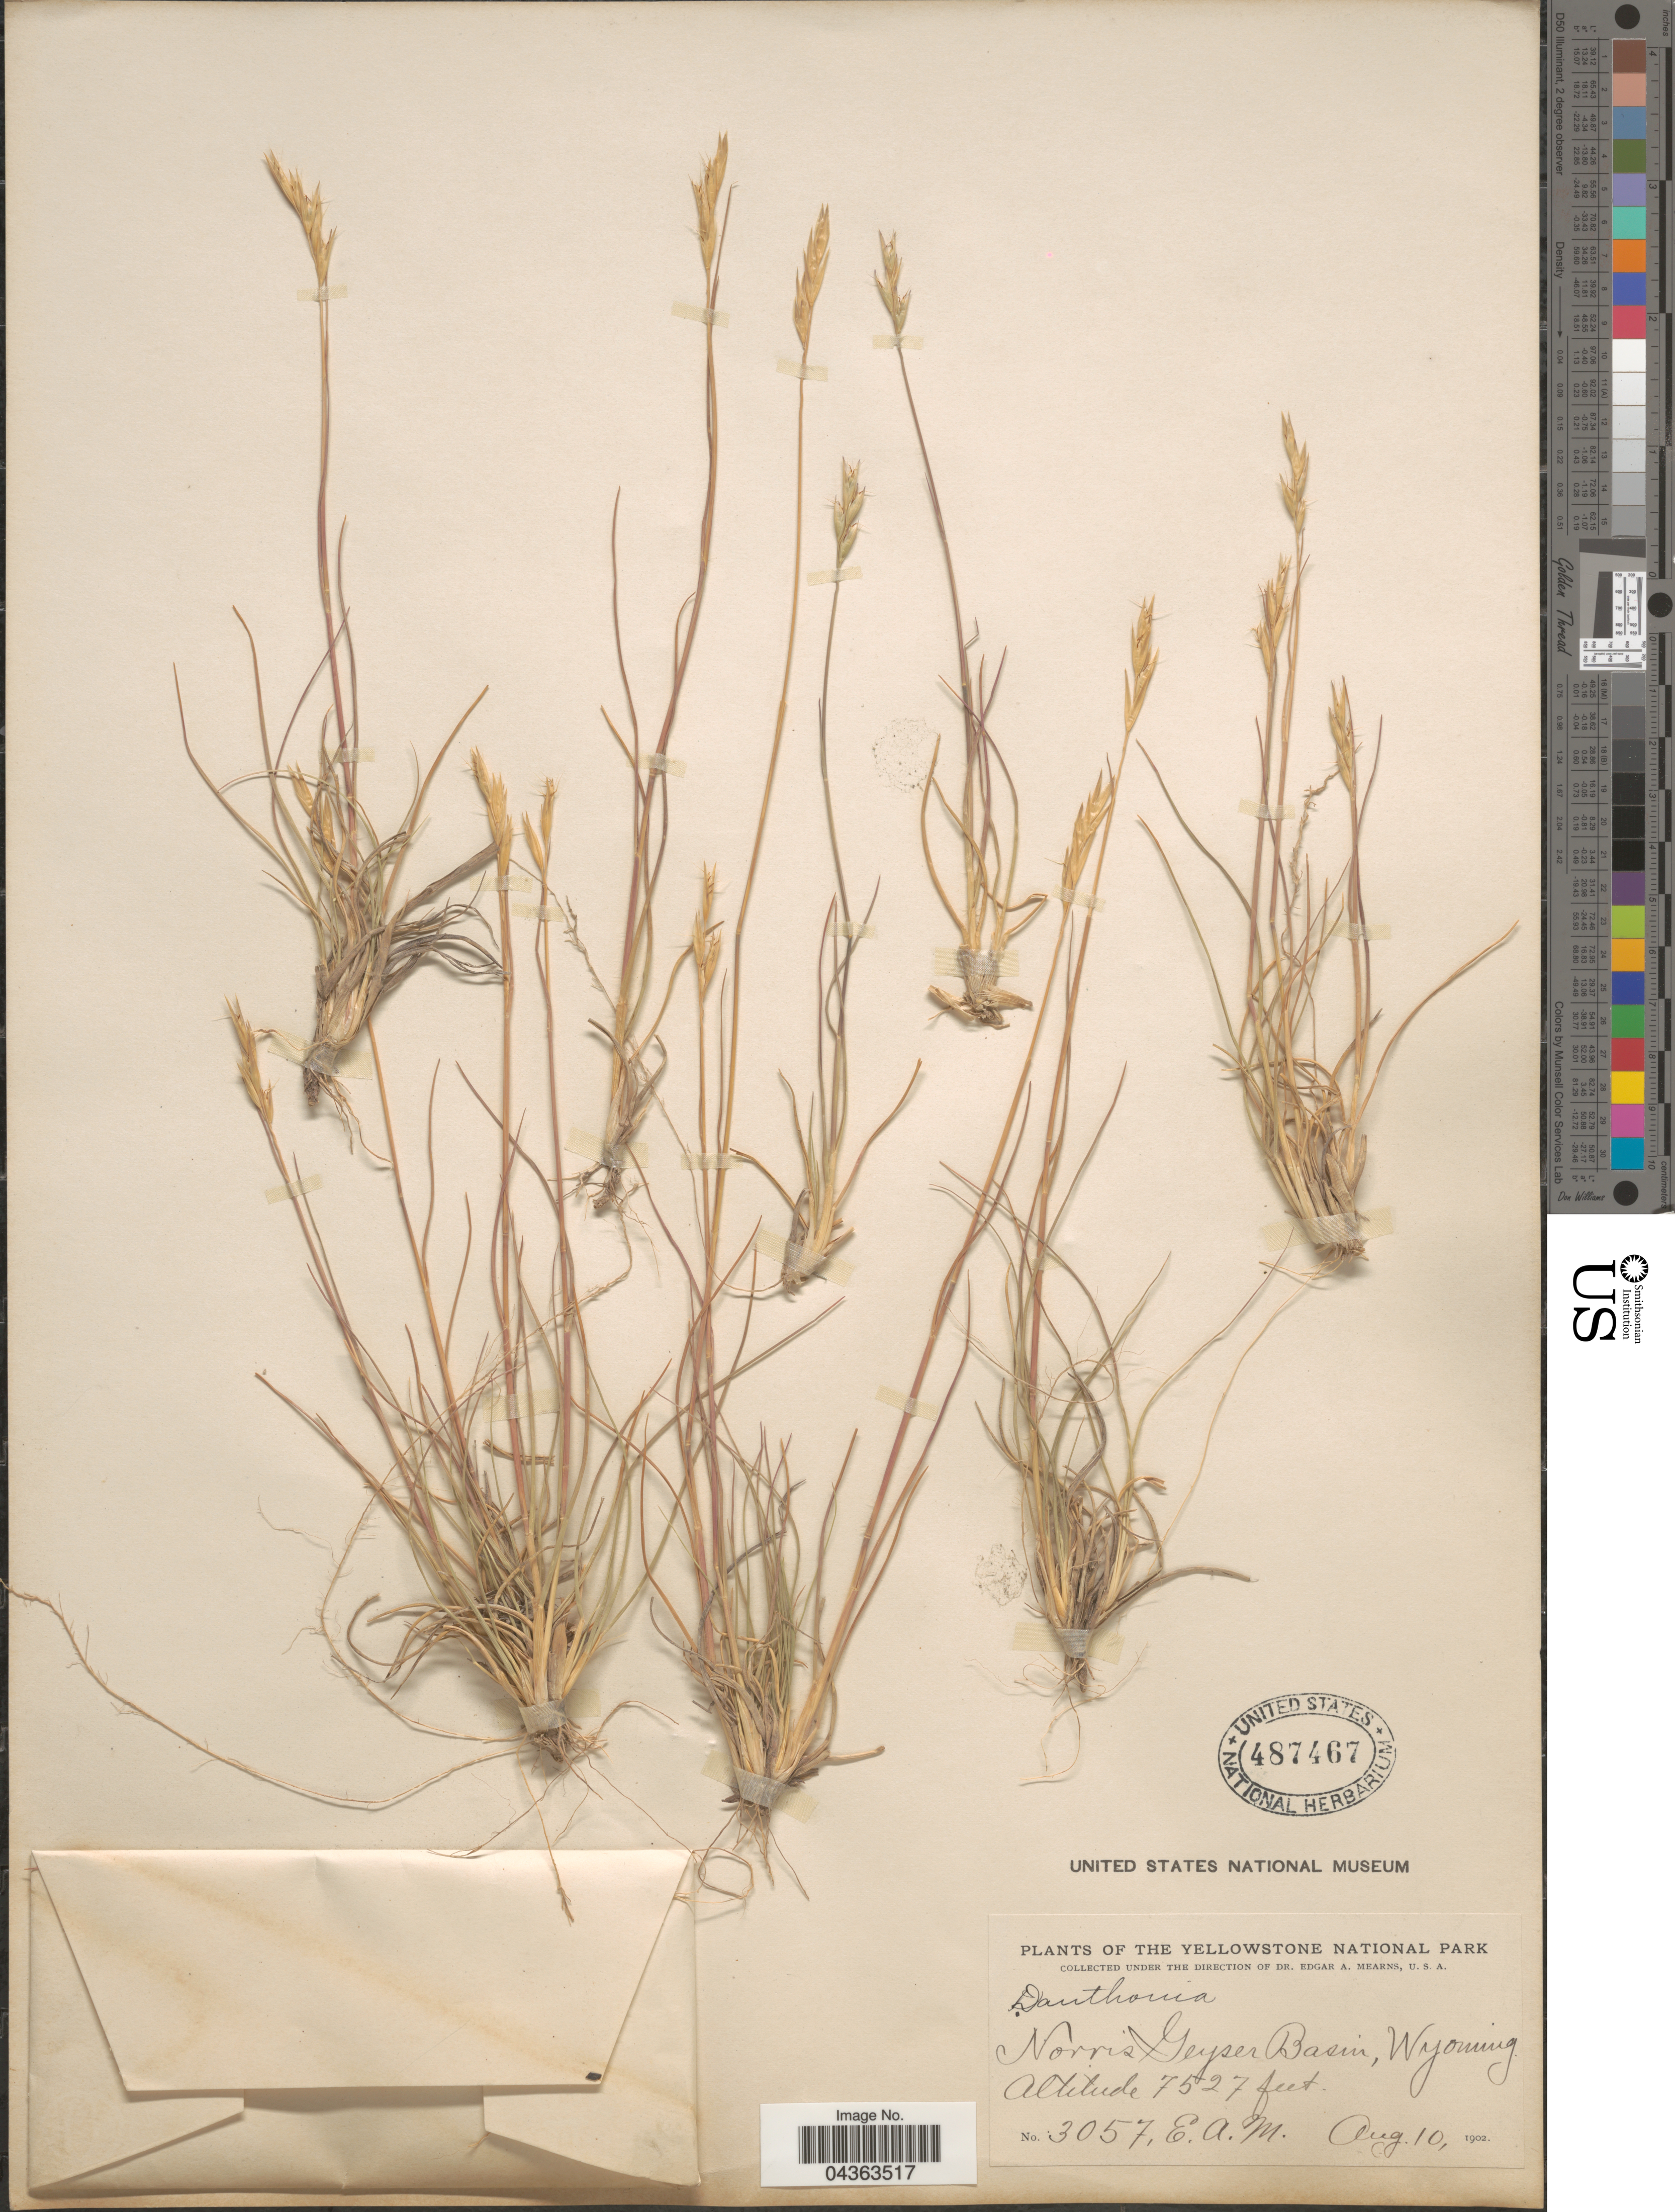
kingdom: Plantae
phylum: Tracheophyta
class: Liliopsida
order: Poales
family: Poaceae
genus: Danthonia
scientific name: Danthonia intermedia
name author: Vasey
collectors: E. A. Mearns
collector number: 3057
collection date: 1902-08-10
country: United States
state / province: Wyoming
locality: The Yellowstone National Park. Norris Geyser Basin.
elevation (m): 2294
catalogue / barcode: US 487467